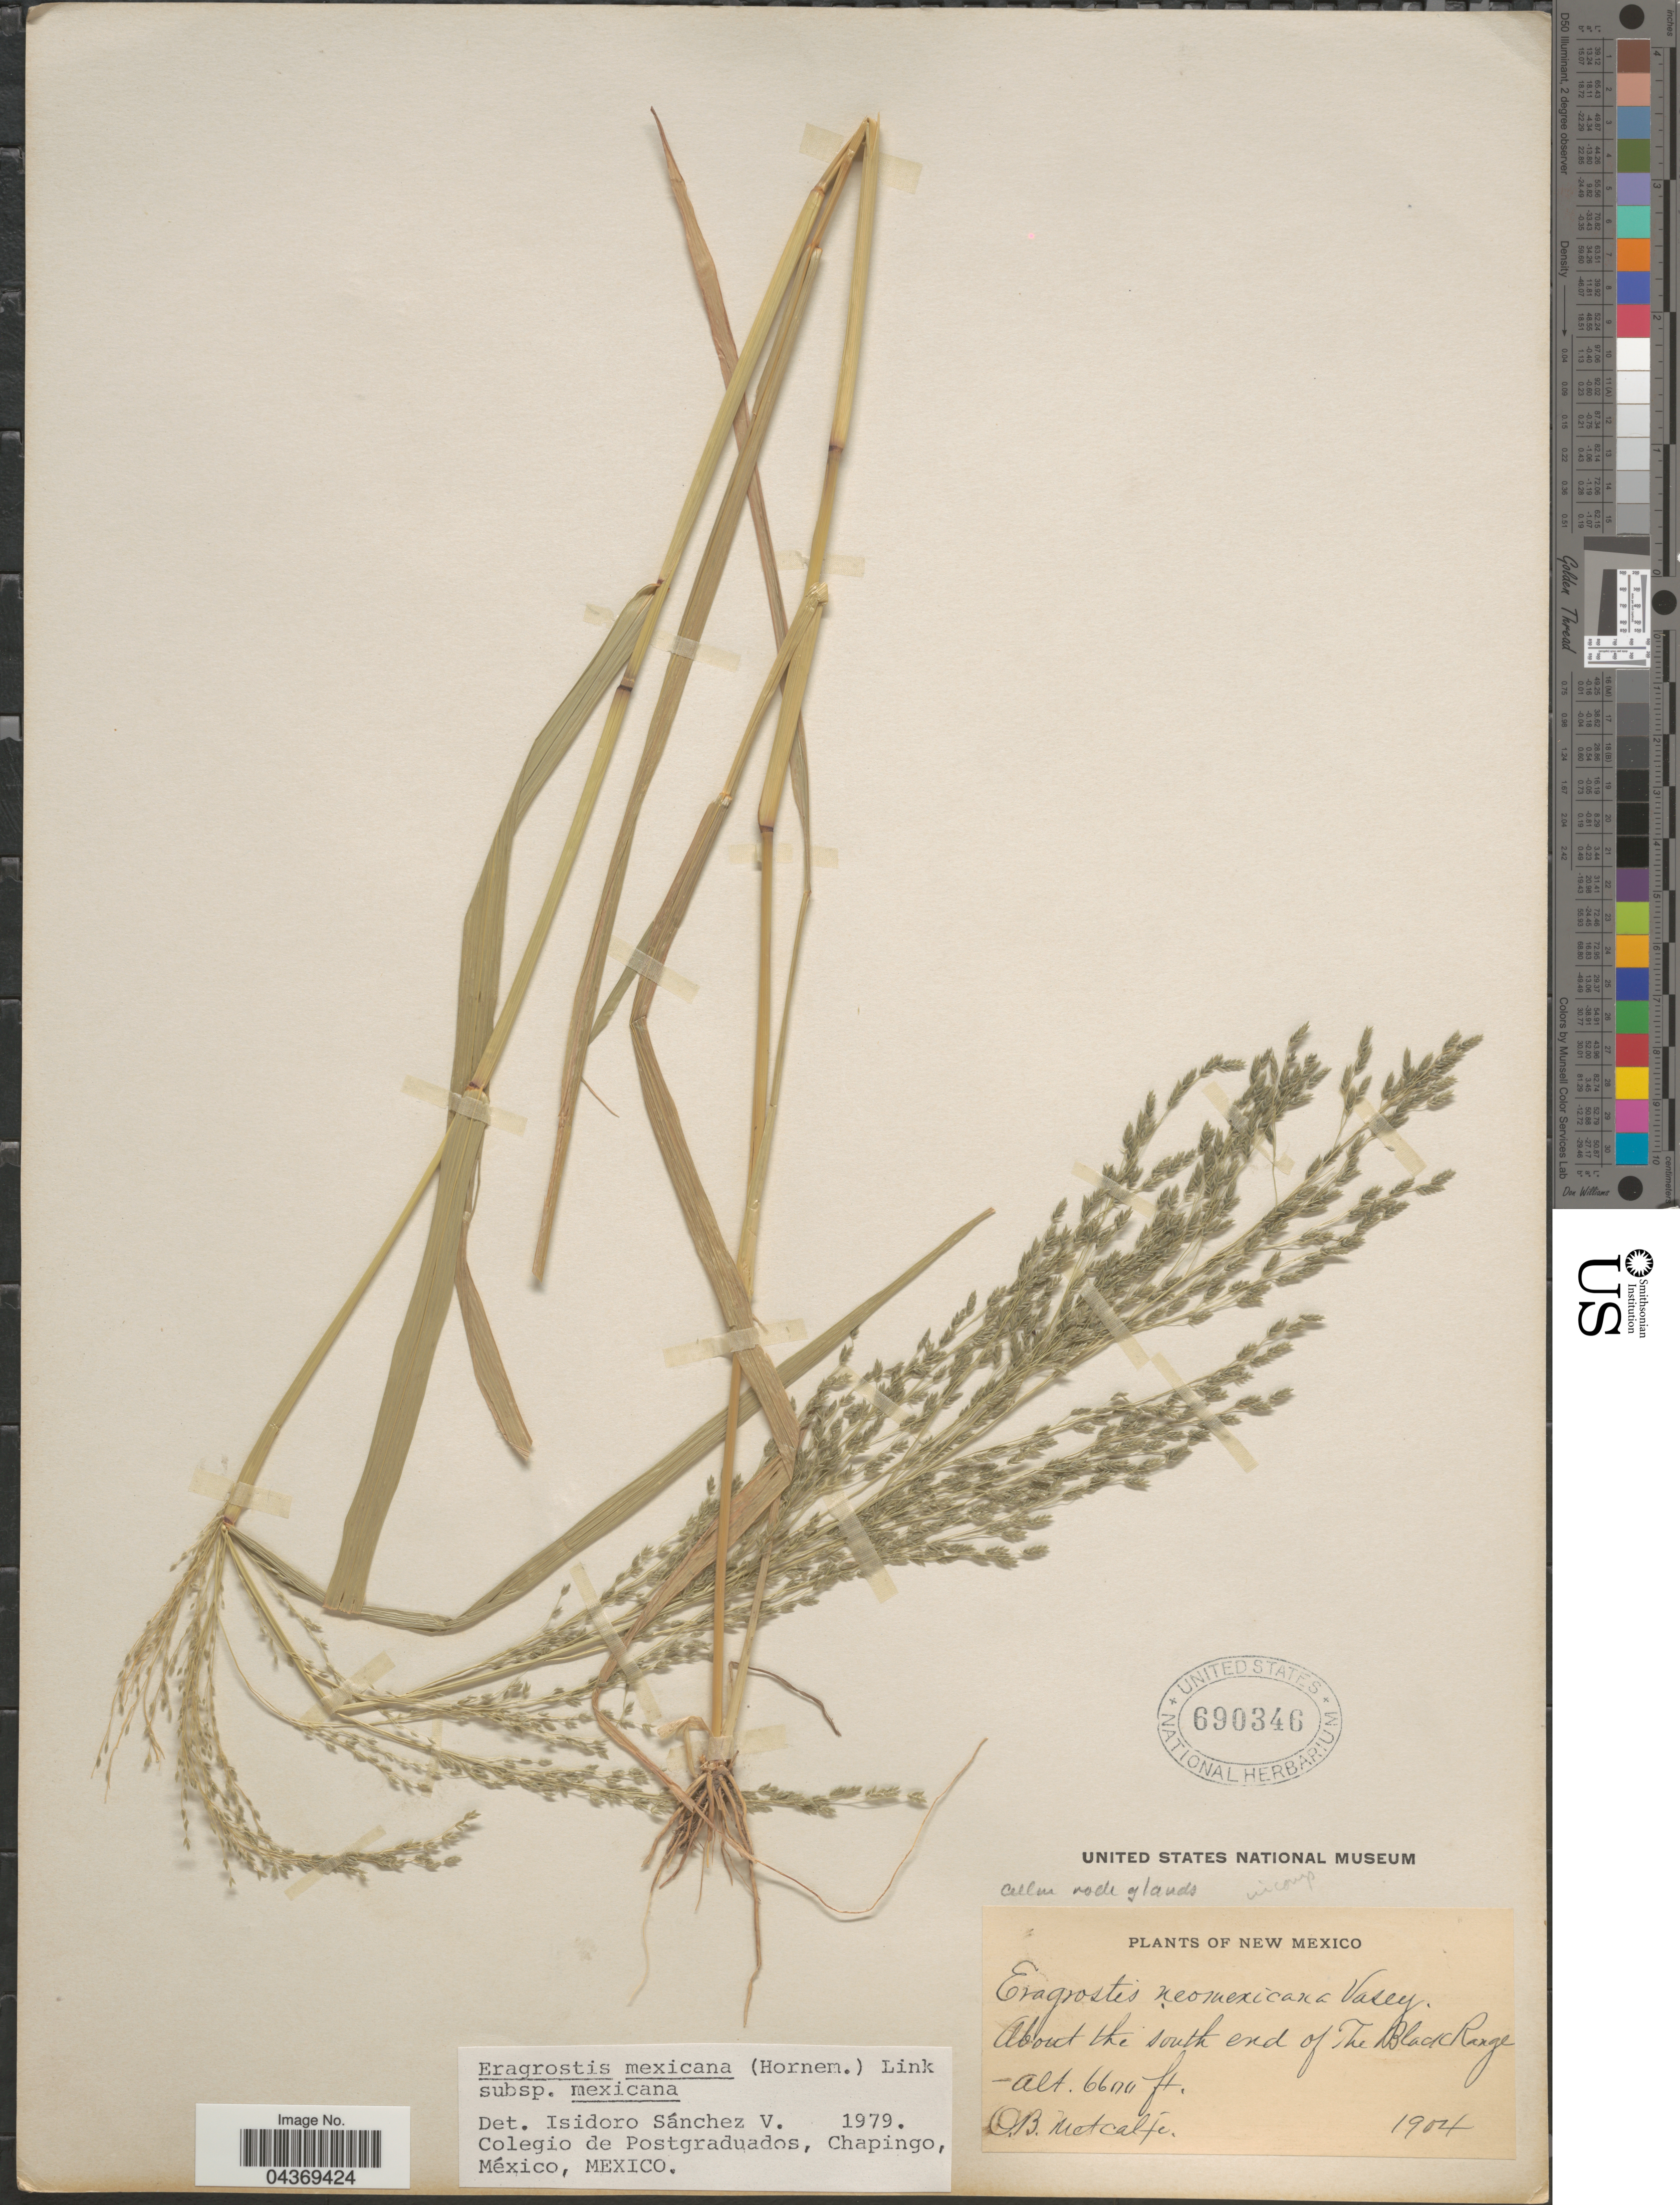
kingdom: Plantae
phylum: Tracheophyta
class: Liliopsida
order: Poales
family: Poaceae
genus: Eragrostis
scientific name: Eragrostis mexicana subsp. mexicana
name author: (Hornem.) Link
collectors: O. B. Metcalfe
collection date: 1904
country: United States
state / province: New Mexico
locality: About the south end of The Black Range.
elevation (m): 2012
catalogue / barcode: US 690346